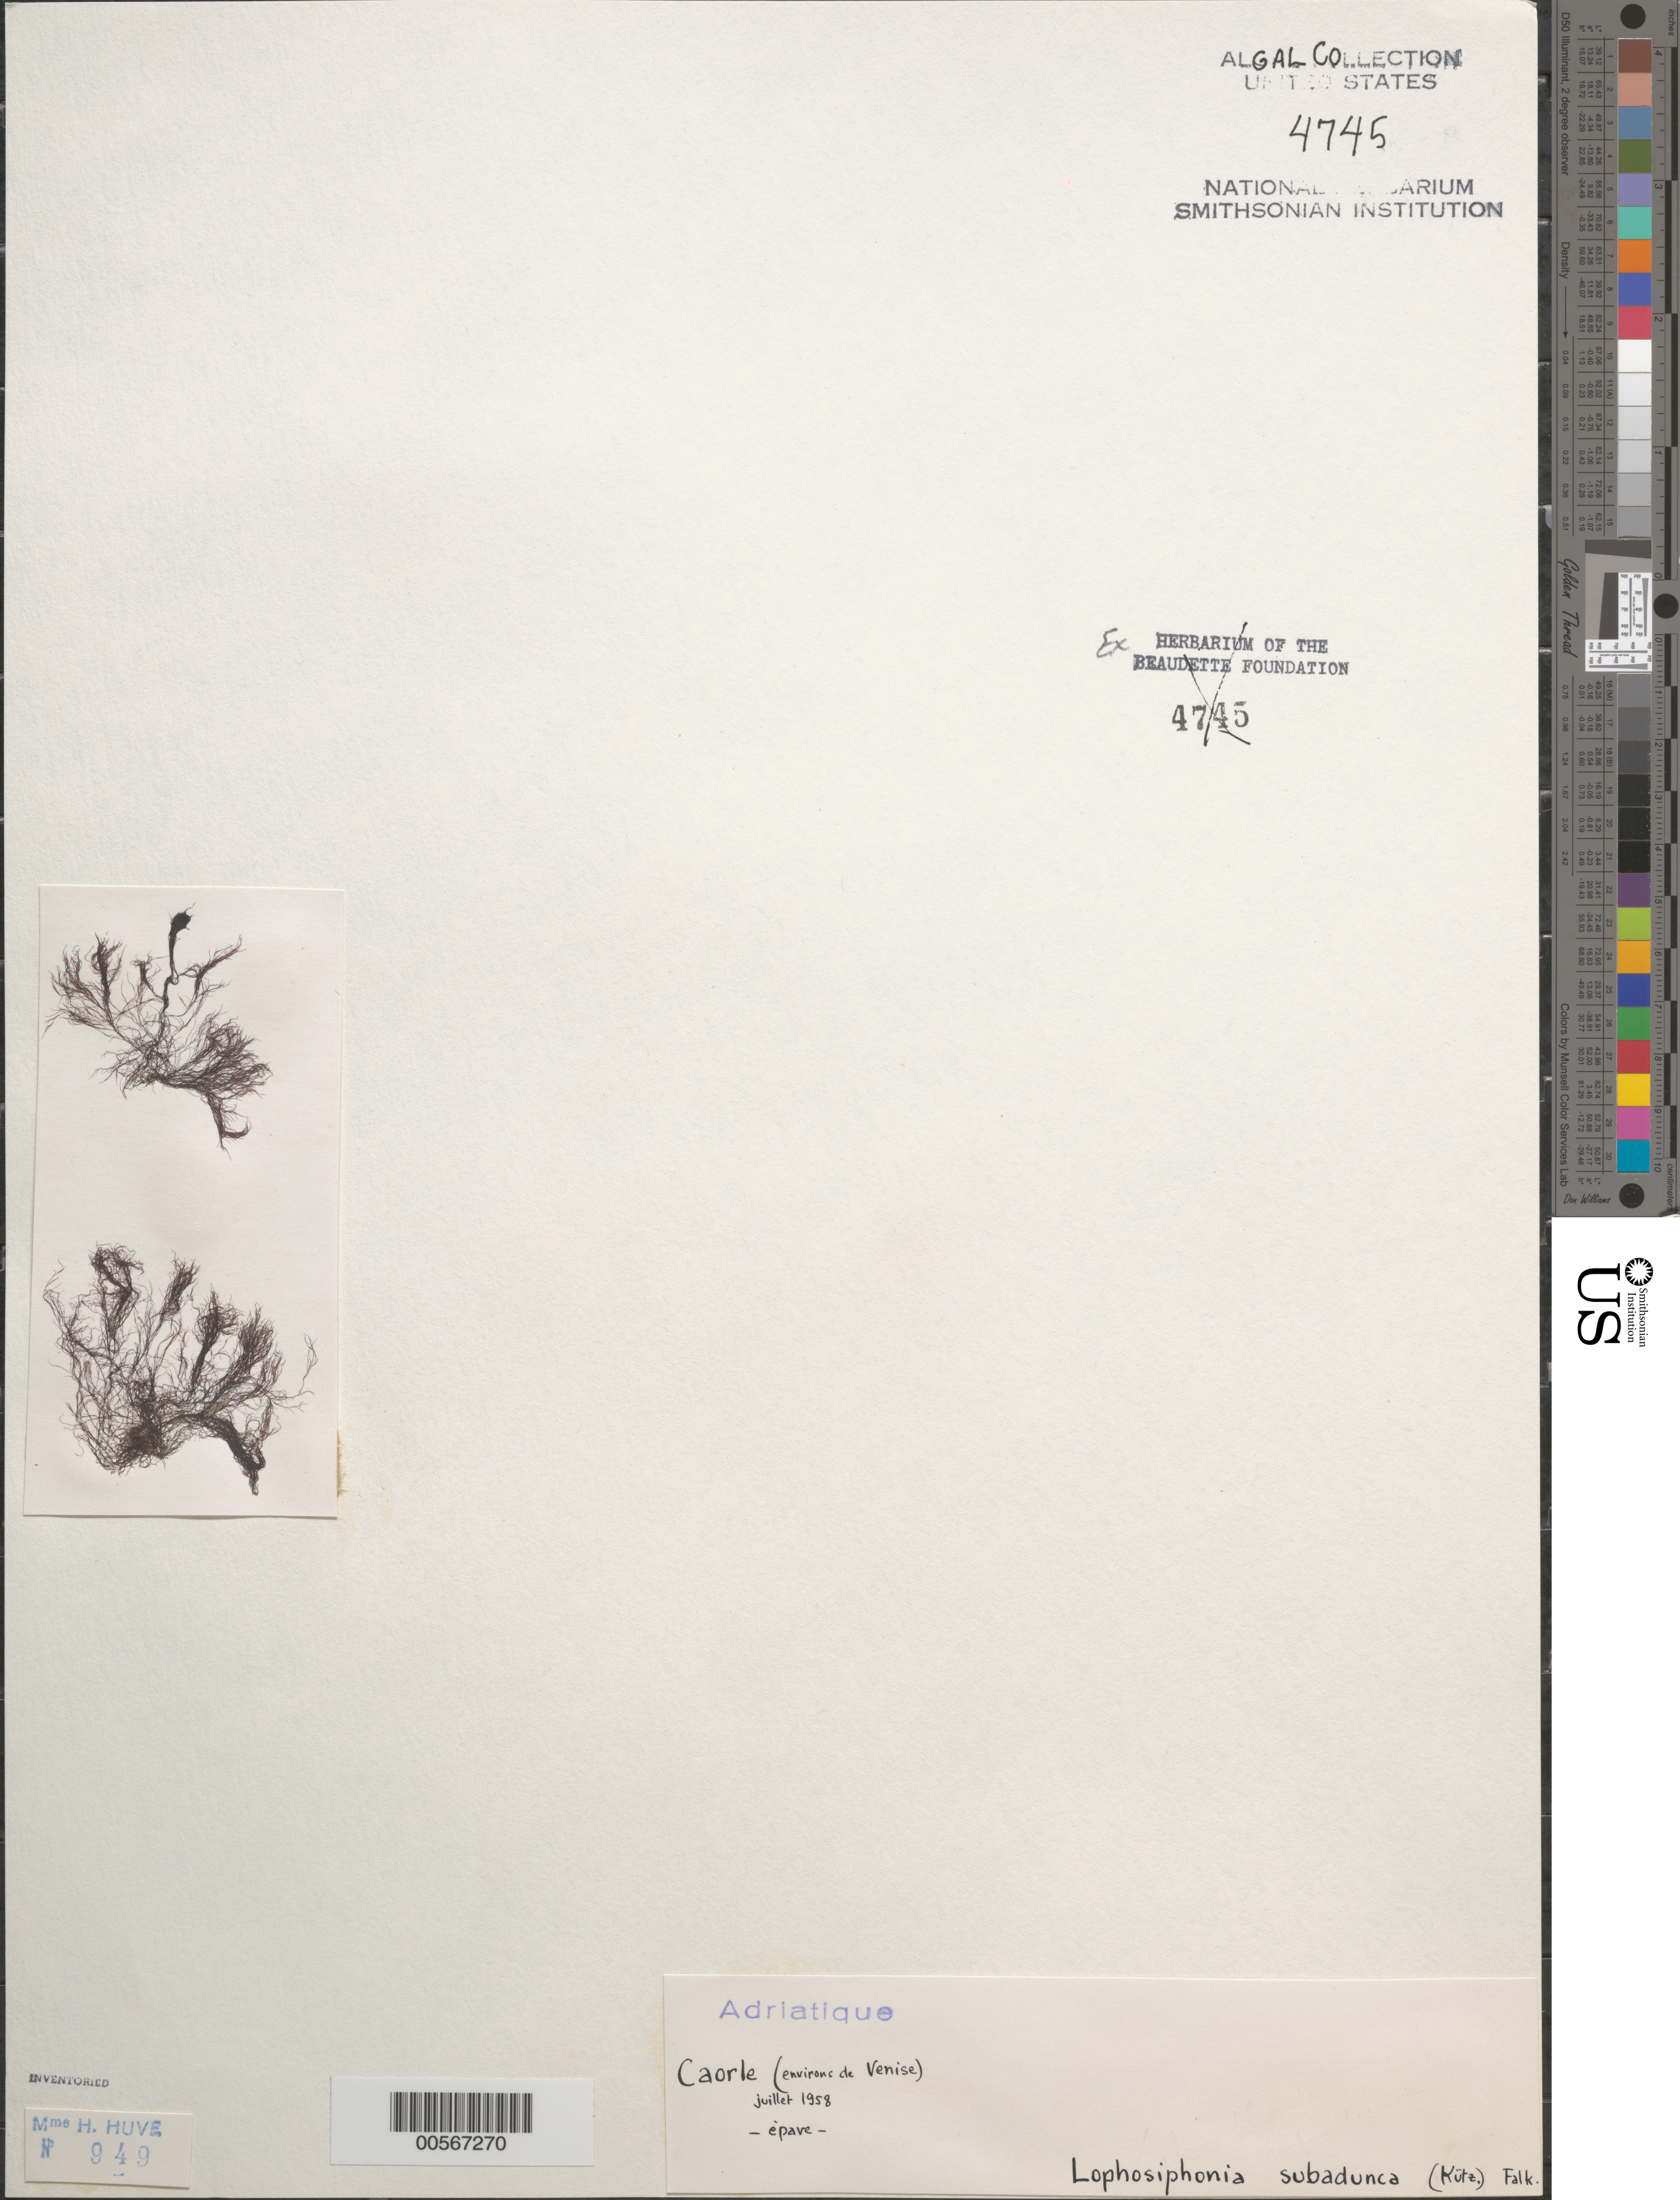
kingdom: Plantae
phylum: Rhodophyta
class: Florideophyceae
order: Ceramiales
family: Rhodomelaceae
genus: Lophosiphonia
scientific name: Lophosiphonia obscura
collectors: H. Huvé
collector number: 949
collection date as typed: Jul 1958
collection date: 1958-07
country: Italy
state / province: Veneto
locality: Caorle, near venice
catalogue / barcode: US 4745